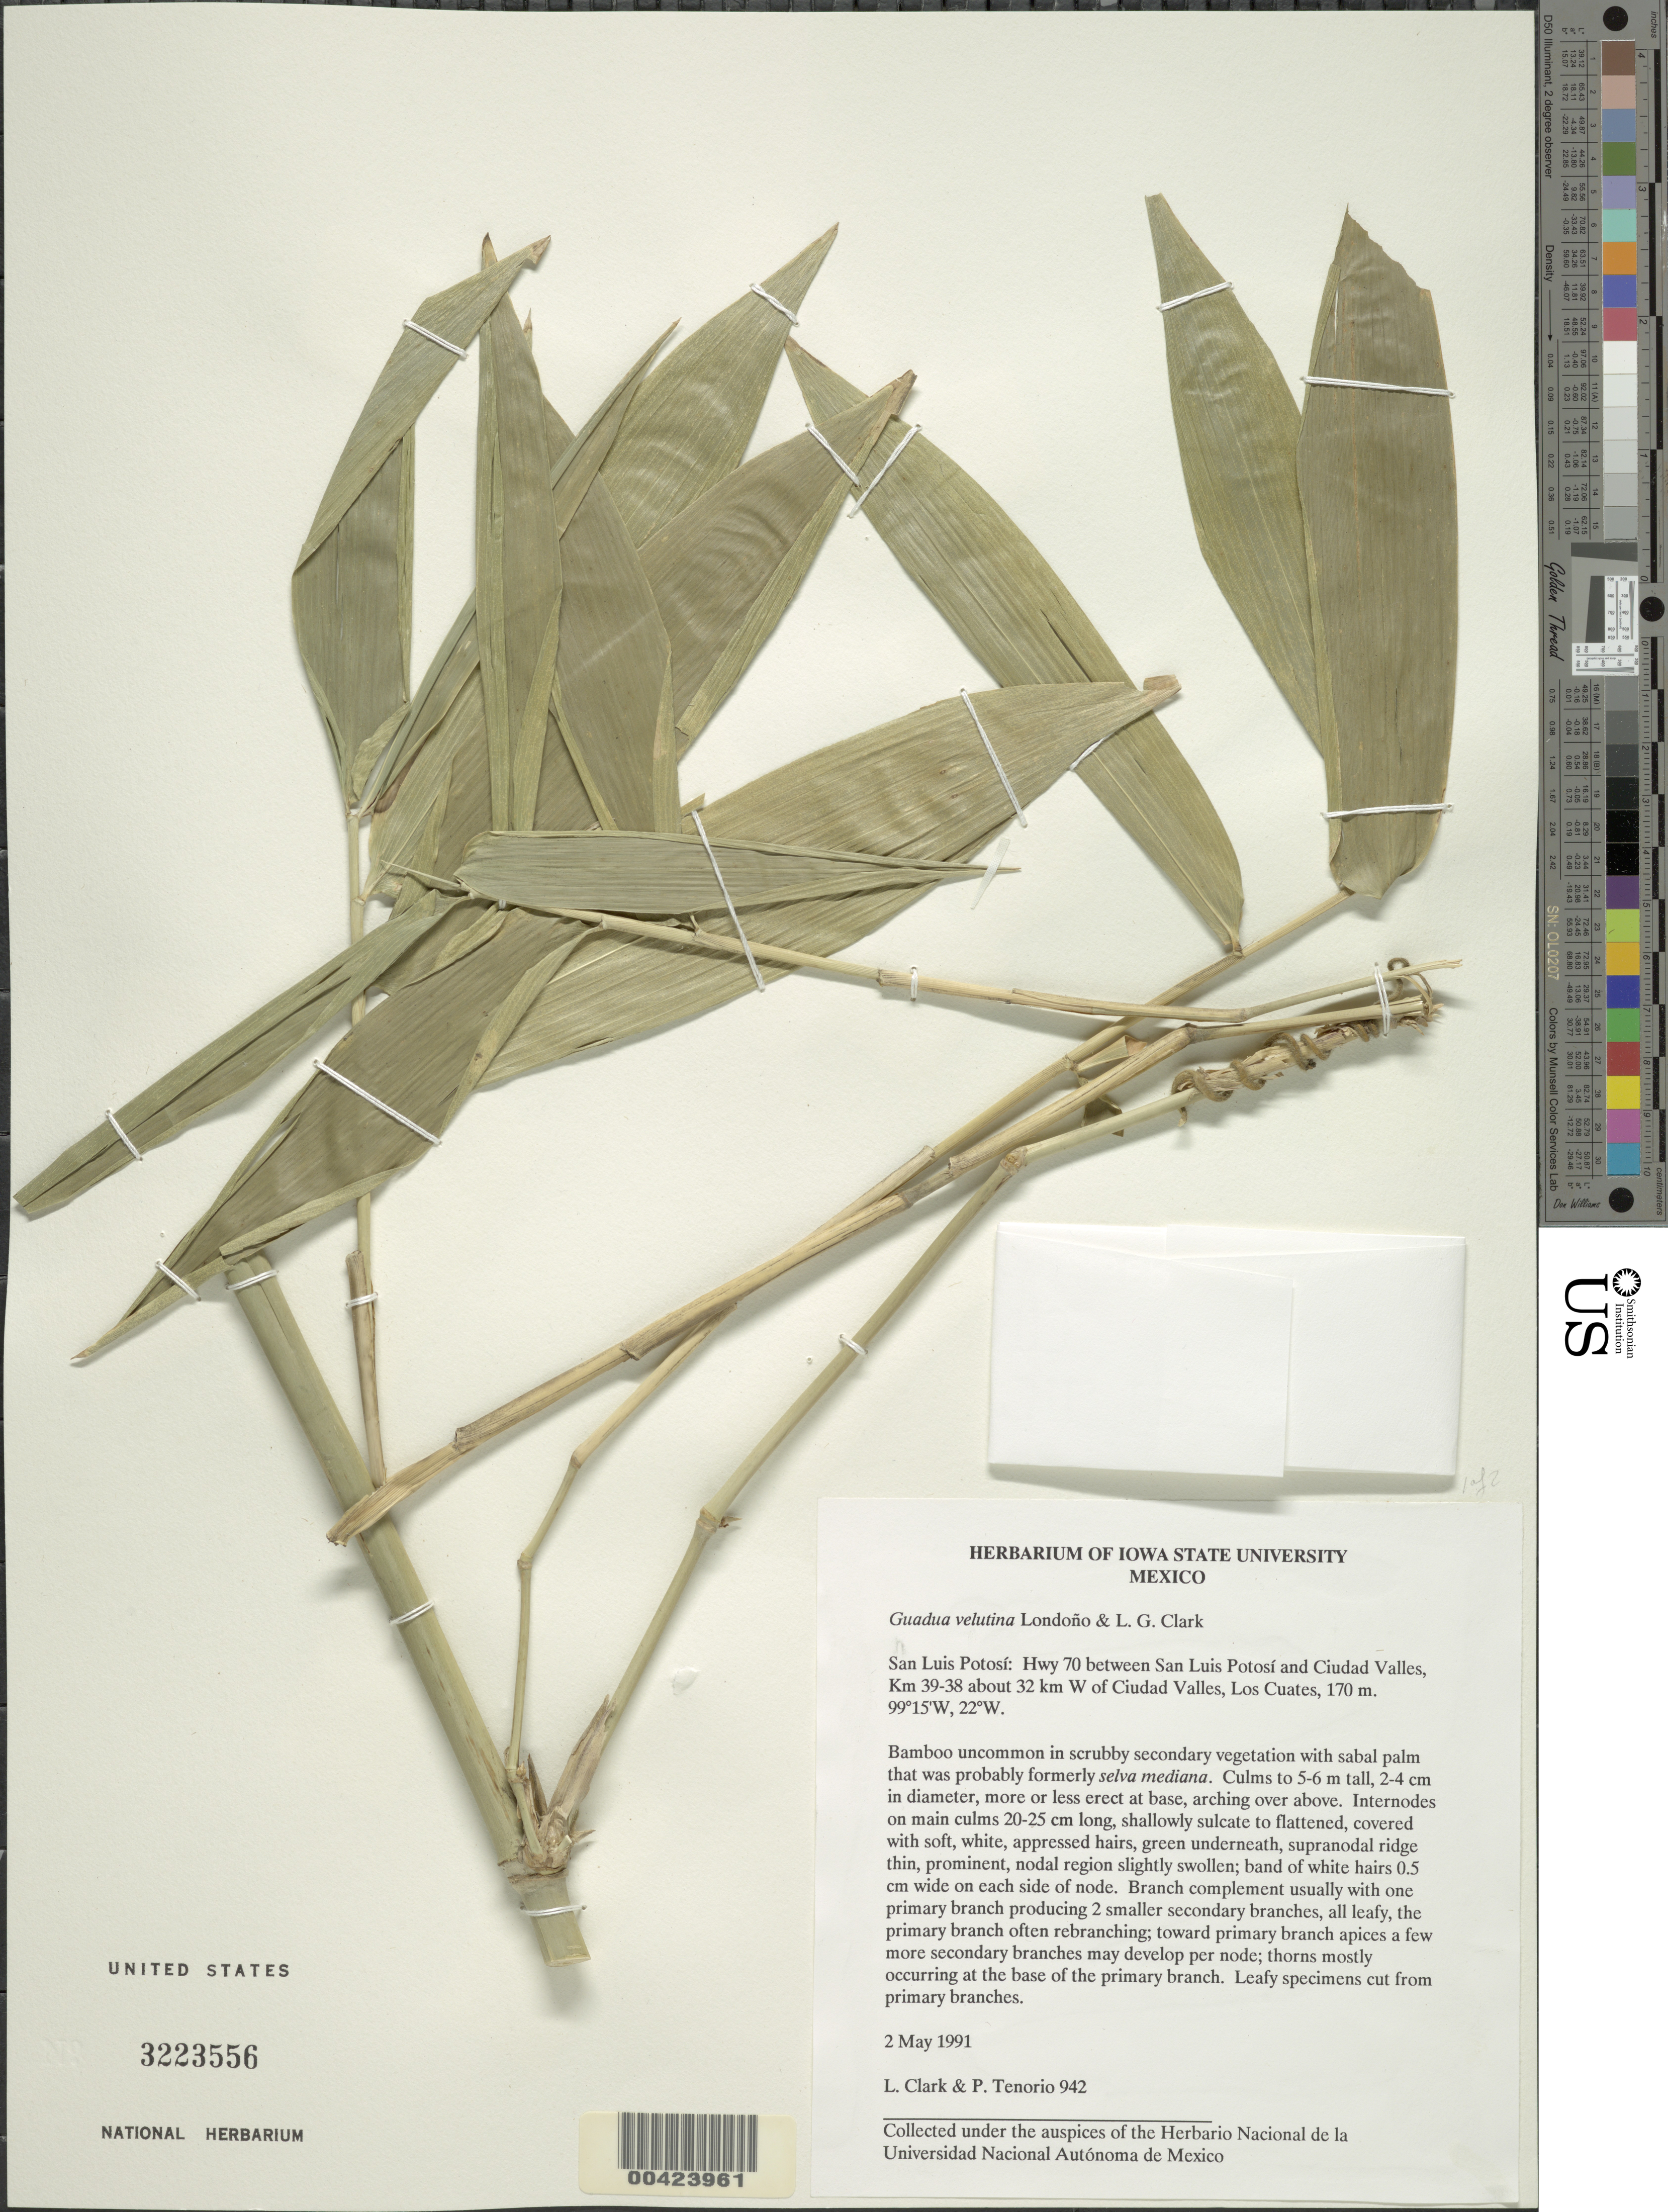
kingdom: Plantae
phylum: Tracheophyta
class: Liliopsida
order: Poales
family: Poaceae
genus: Guadua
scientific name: Guadua velutina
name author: Londoño & L.G. Clark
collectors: L. G. Clark & P. Tenorio L.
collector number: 942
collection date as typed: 02 May 1991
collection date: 1991-05-02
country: Mexico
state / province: San Luis Potosí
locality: Los cuates; hwy 70 between San Luis Potosi and cuidad valles, km 39-38 abut 32 km W of cuidad valles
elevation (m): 170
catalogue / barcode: US 3223556